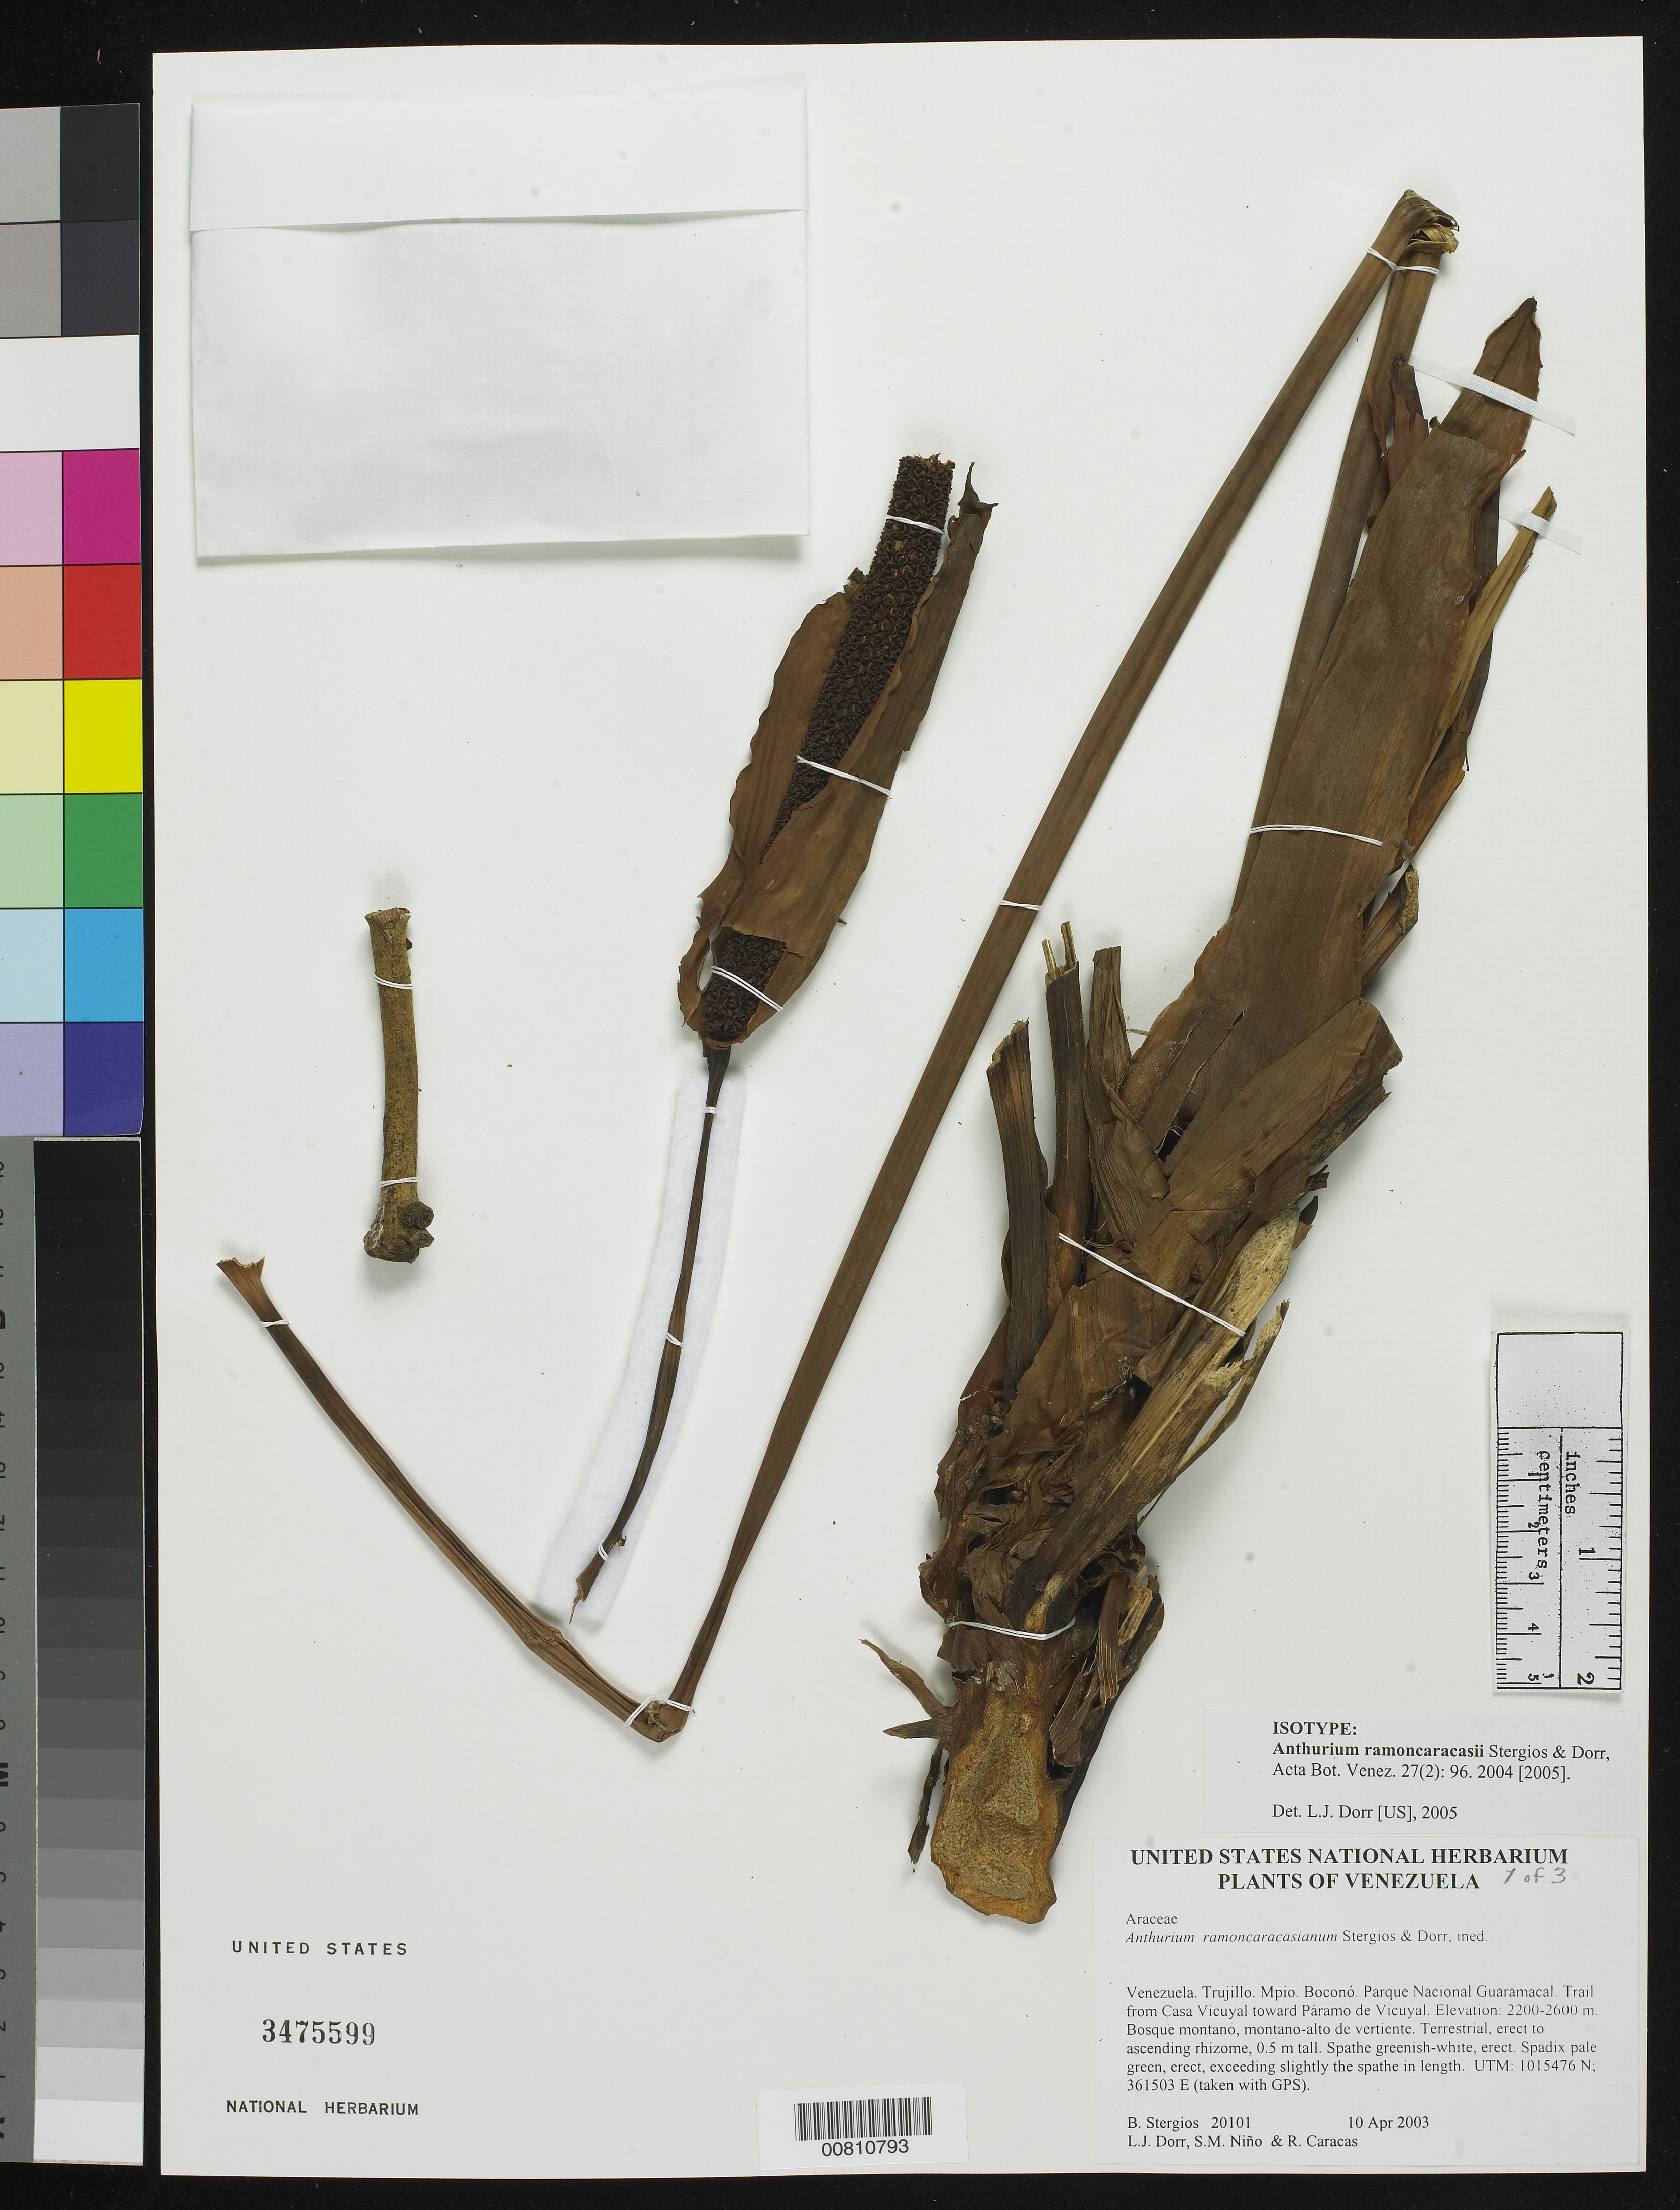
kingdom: Plantae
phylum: Tracheophyta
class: Liliopsida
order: Alismatales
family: Araceae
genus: Anthurium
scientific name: Anthurium ramoncaracasii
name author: Stergios & Dorr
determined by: Dorr, L. J., (BOT), Smithsonian Institution - National Museum of Natural History (UNITED STATES)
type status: Isotype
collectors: B. G. Stergios, L. J. Dorr, S. M. Niño & R. Caracas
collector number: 20101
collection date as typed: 10 Apr 2003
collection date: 2003-04-10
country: Venezuela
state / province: Trujillo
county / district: Boconó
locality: Parque Nacional Guaramacal. Trail from Casa Vicuyal toward Páramo de Vicuyal.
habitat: Bosque montano, montano-alto de vertiente.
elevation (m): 2200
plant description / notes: Holotype at PORT.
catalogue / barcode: US 3475599